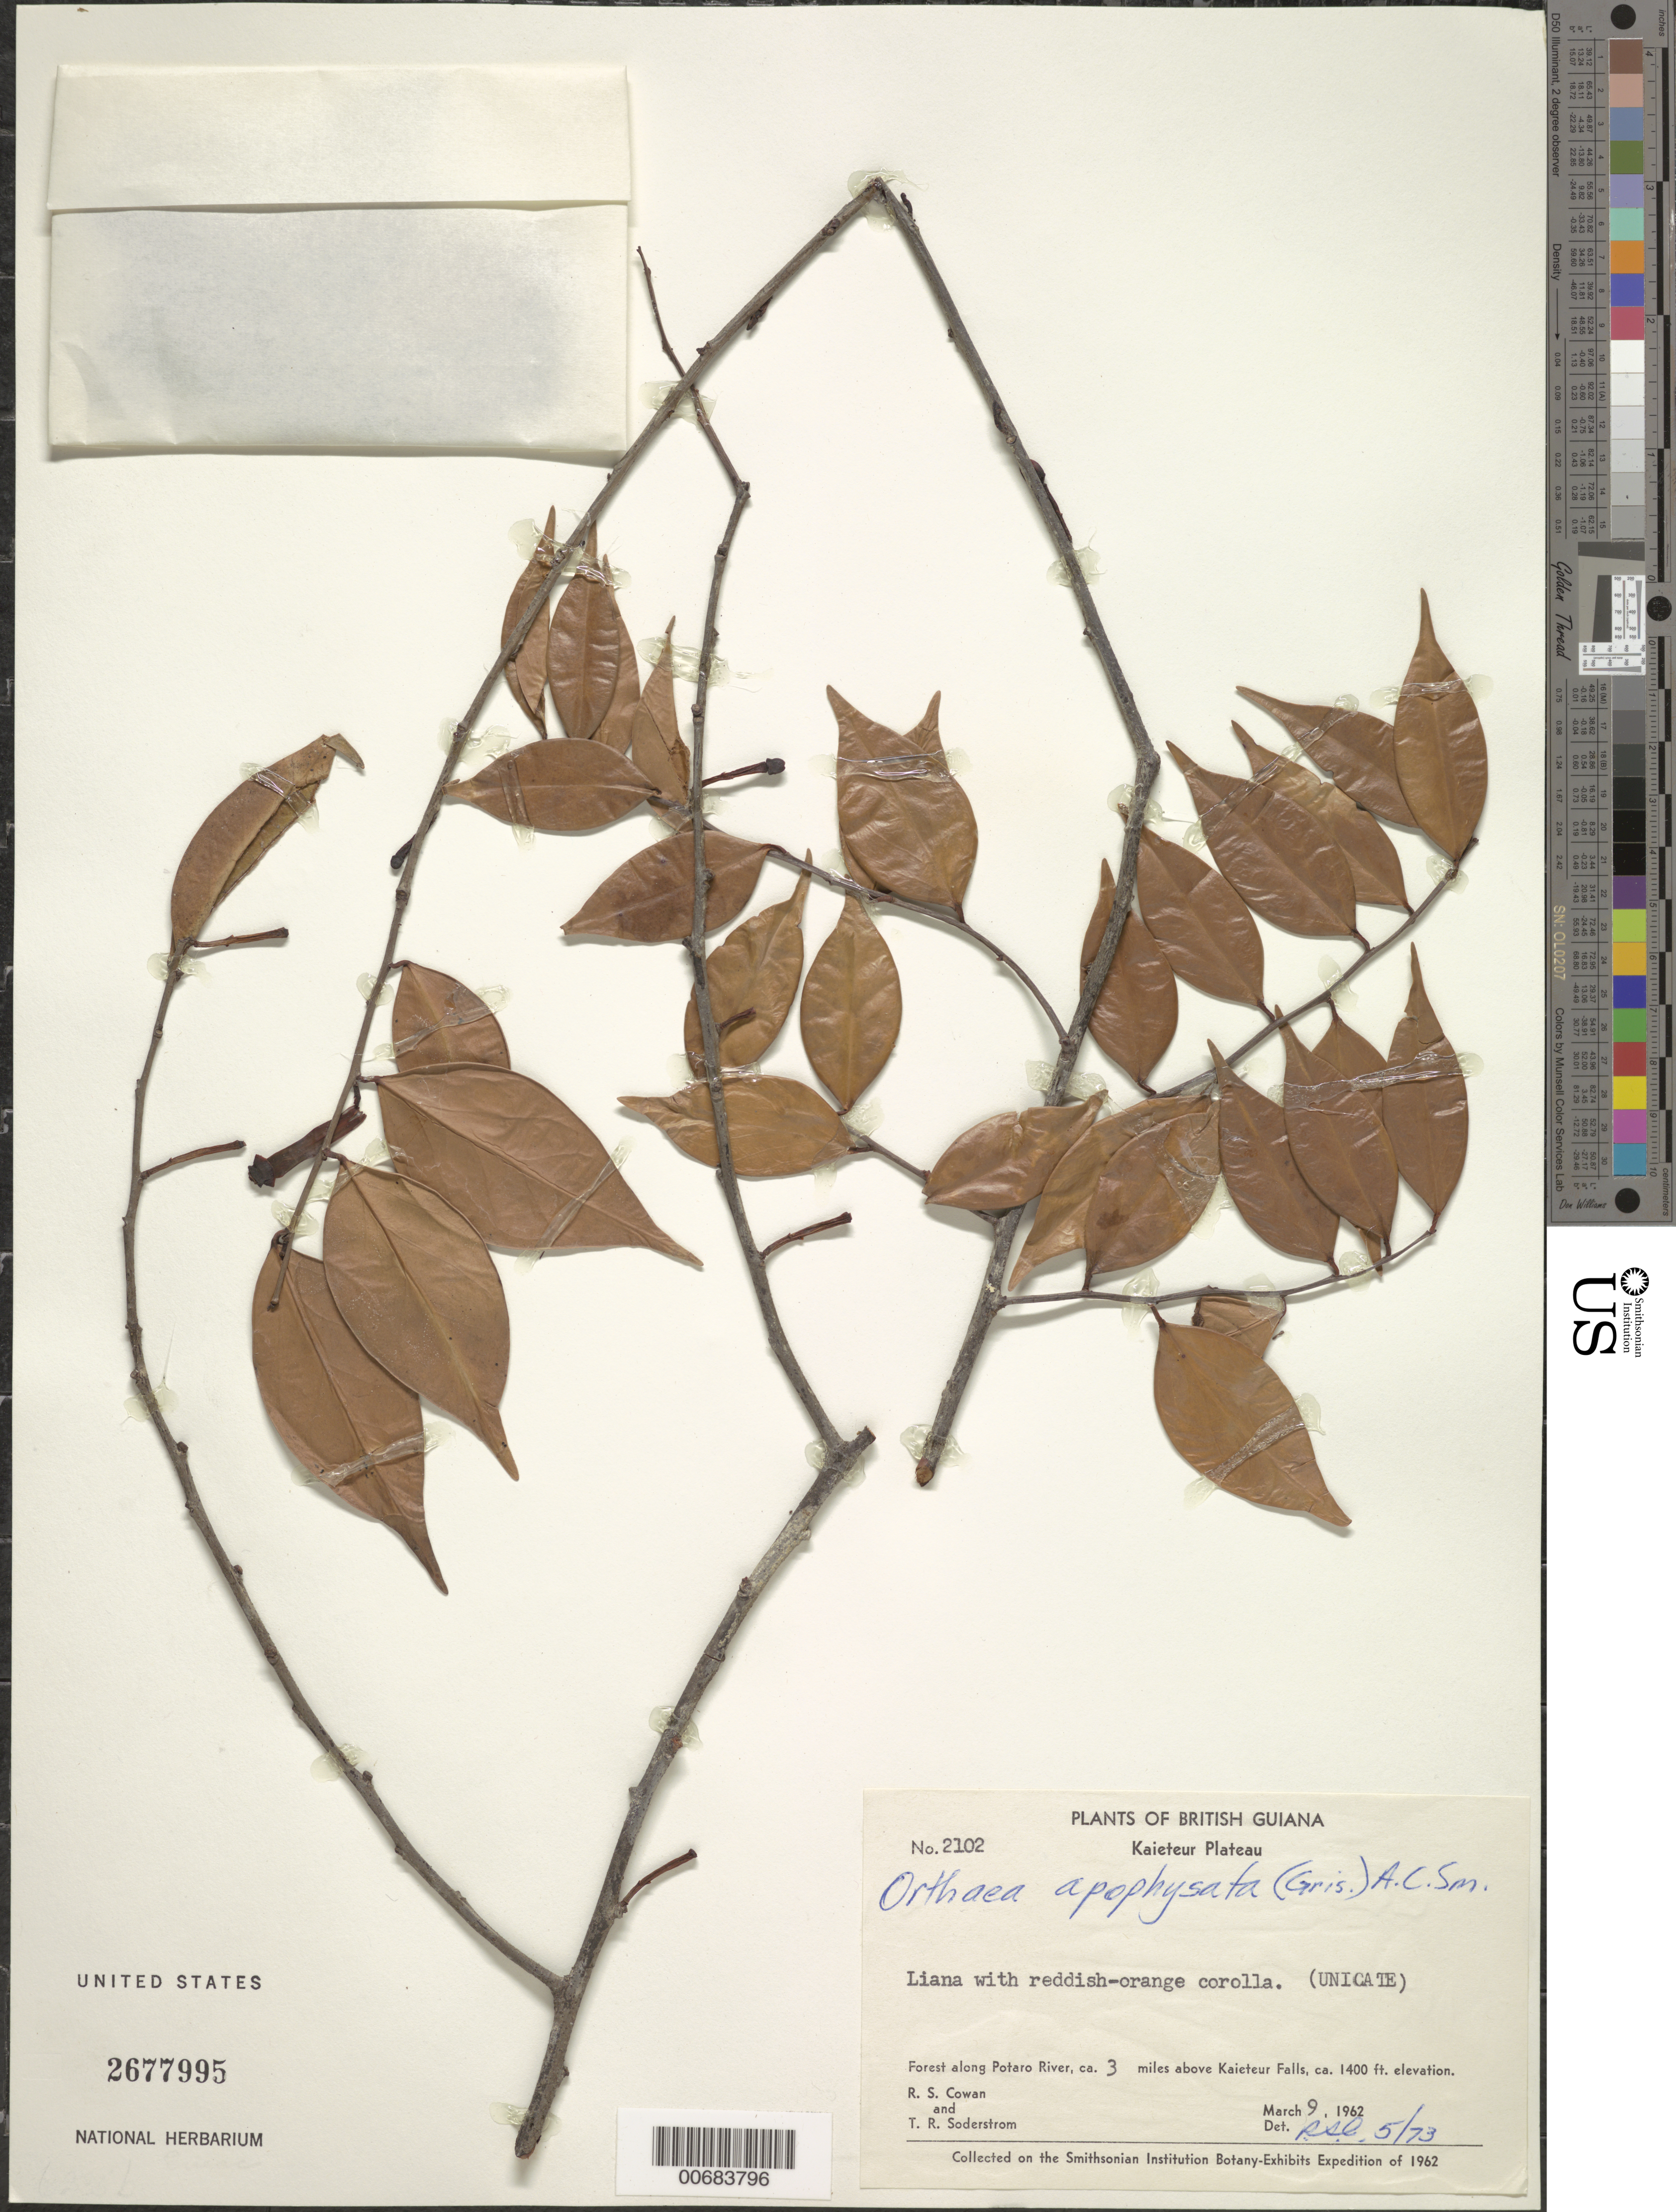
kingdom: Plantae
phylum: Tracheophyta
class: Magnoliopsida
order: Ericales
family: Ericaceae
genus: Orthaea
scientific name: Orthaea apophysata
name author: (Griseb.) A.C. Sm.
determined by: Cowan, R. S.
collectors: R. S. Cowan & T. R. Soderstrom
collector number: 2102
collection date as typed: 9-Mar-62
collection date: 1962-03-09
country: Guyana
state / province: Potaro-Siparuni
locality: Potaro River, ca. 3 mi. above Kaieteur Falls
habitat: Forest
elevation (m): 427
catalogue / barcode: US 2677995